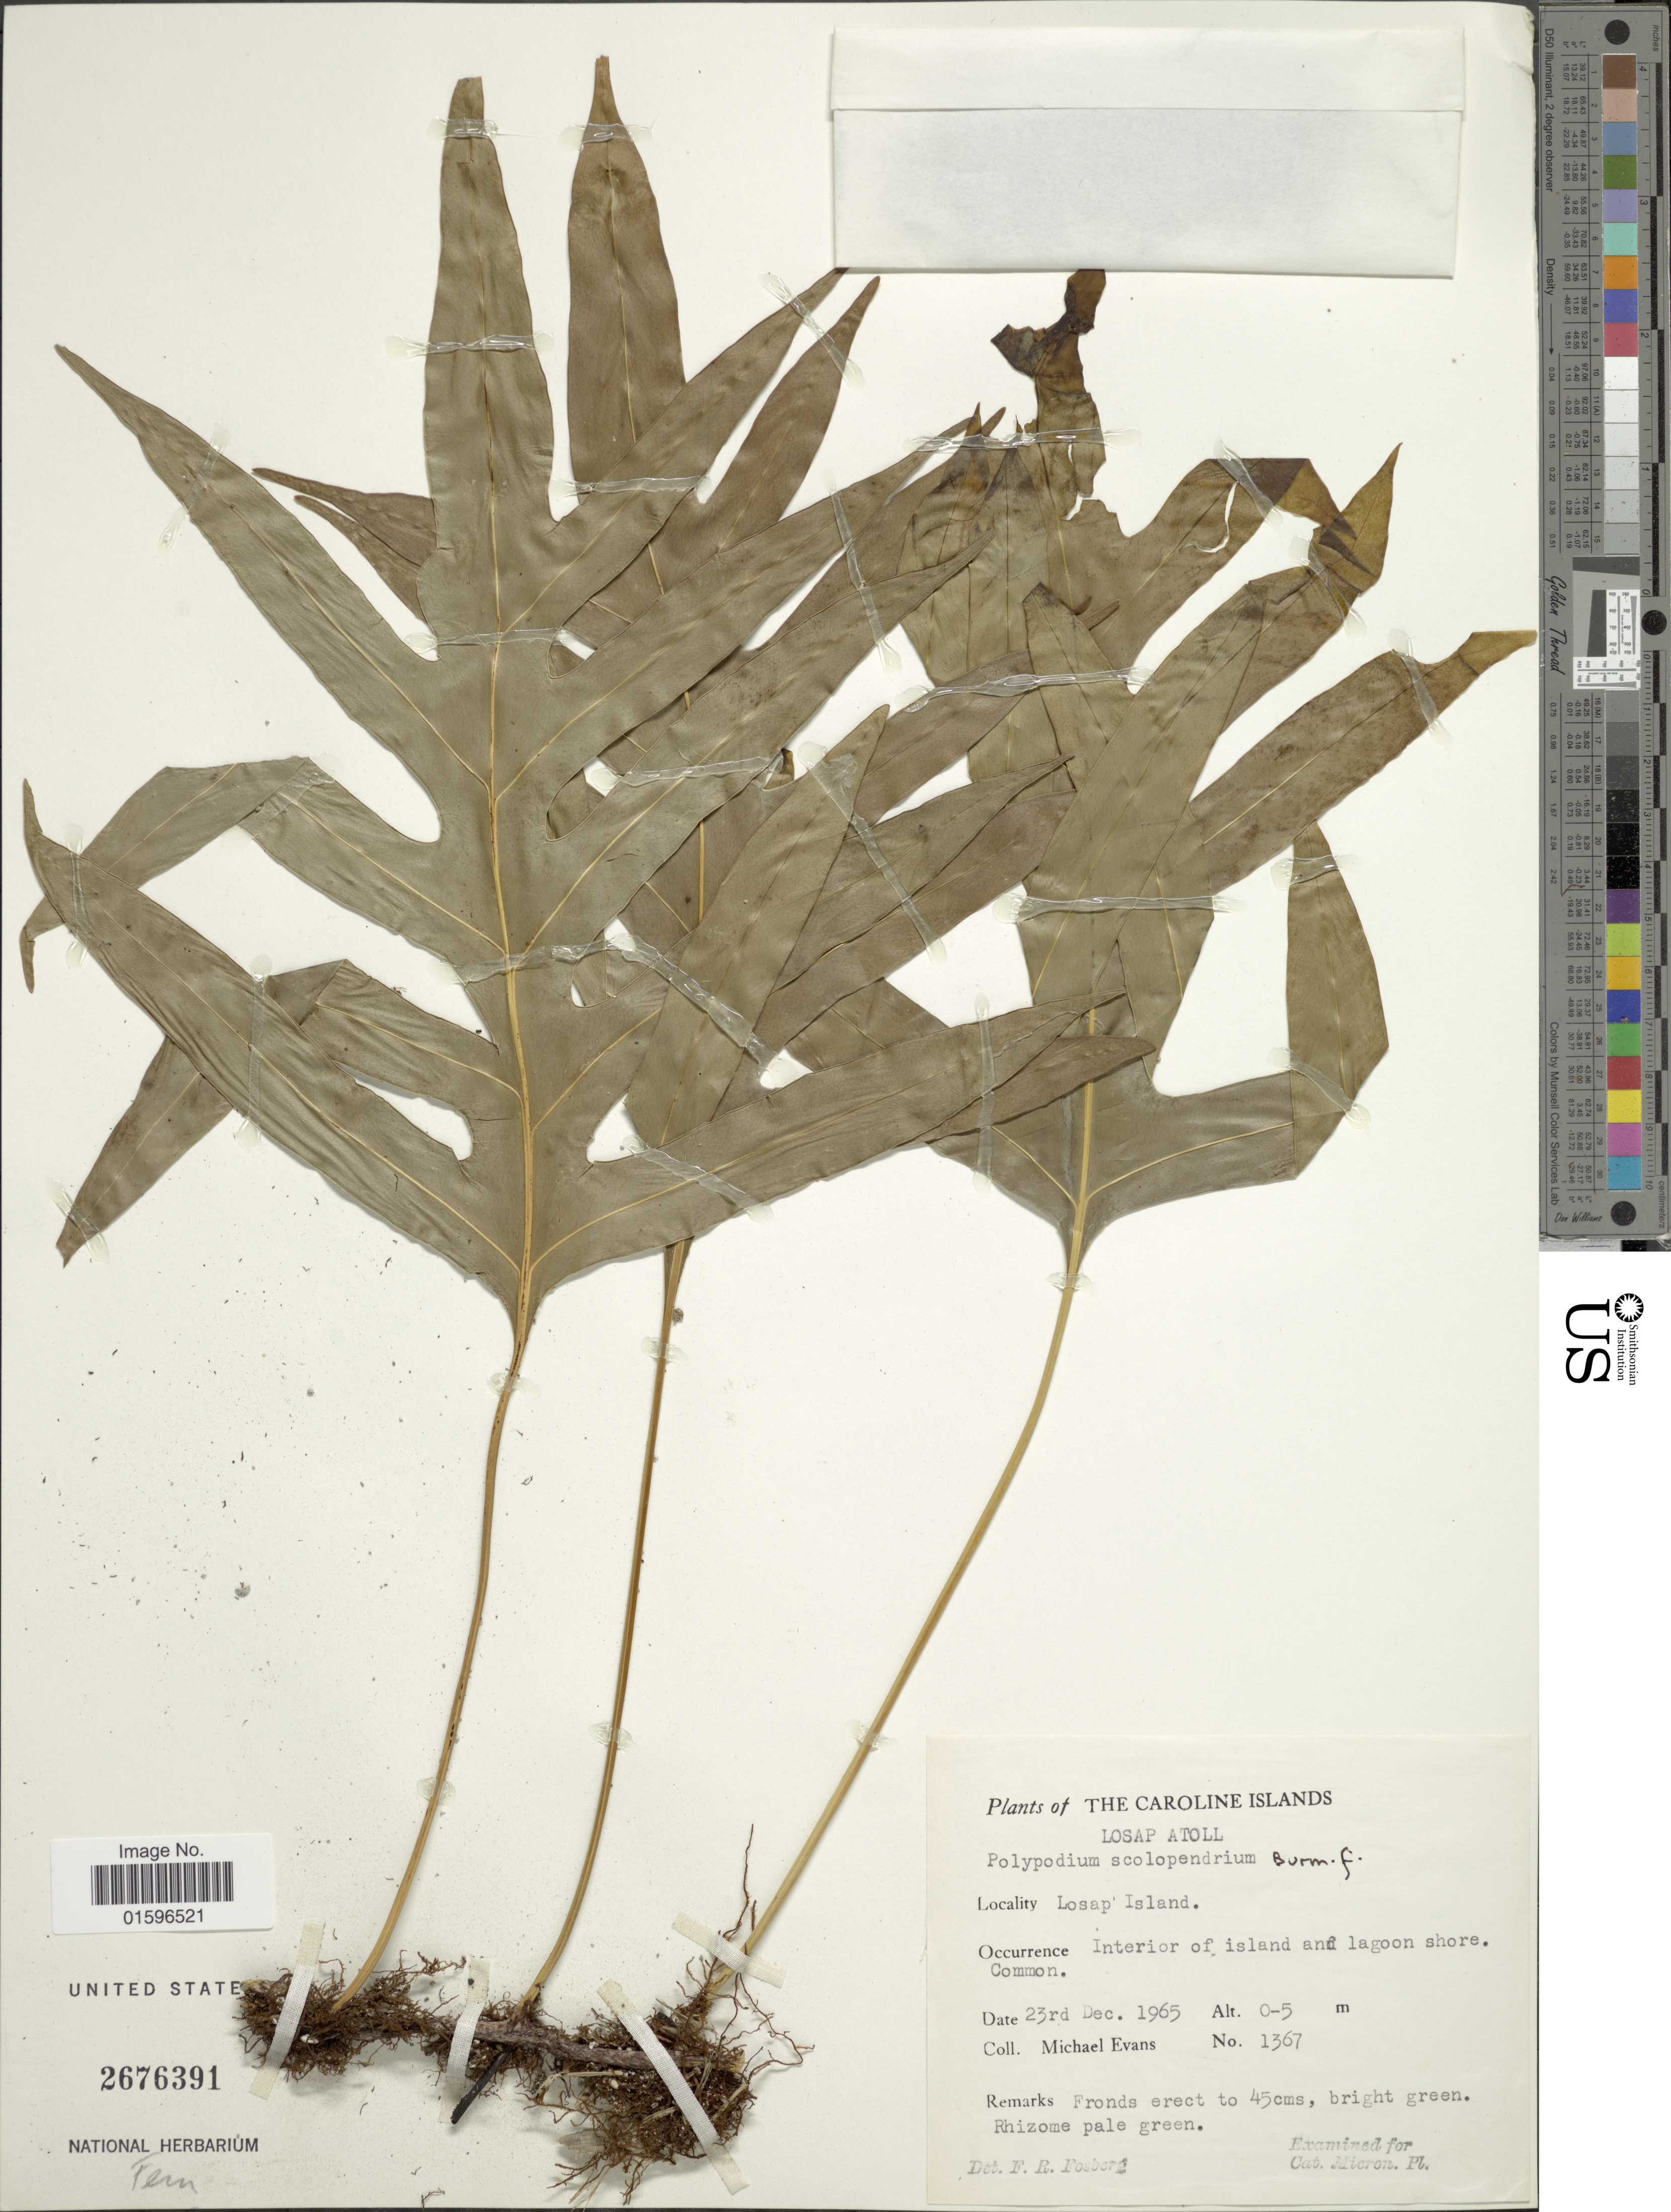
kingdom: Plantae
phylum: Tracheophyta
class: Polypodiopsida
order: Polypodiales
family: Polypodiaceae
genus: Polypodium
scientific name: Polypodium scolopendria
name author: Burm. f.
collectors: M. Evans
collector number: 1367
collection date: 1965-12-23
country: Micronesia, Federated States of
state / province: Truk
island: Losap Atoll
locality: Losap Atoll, Losap Island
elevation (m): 0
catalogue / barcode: US 26763691